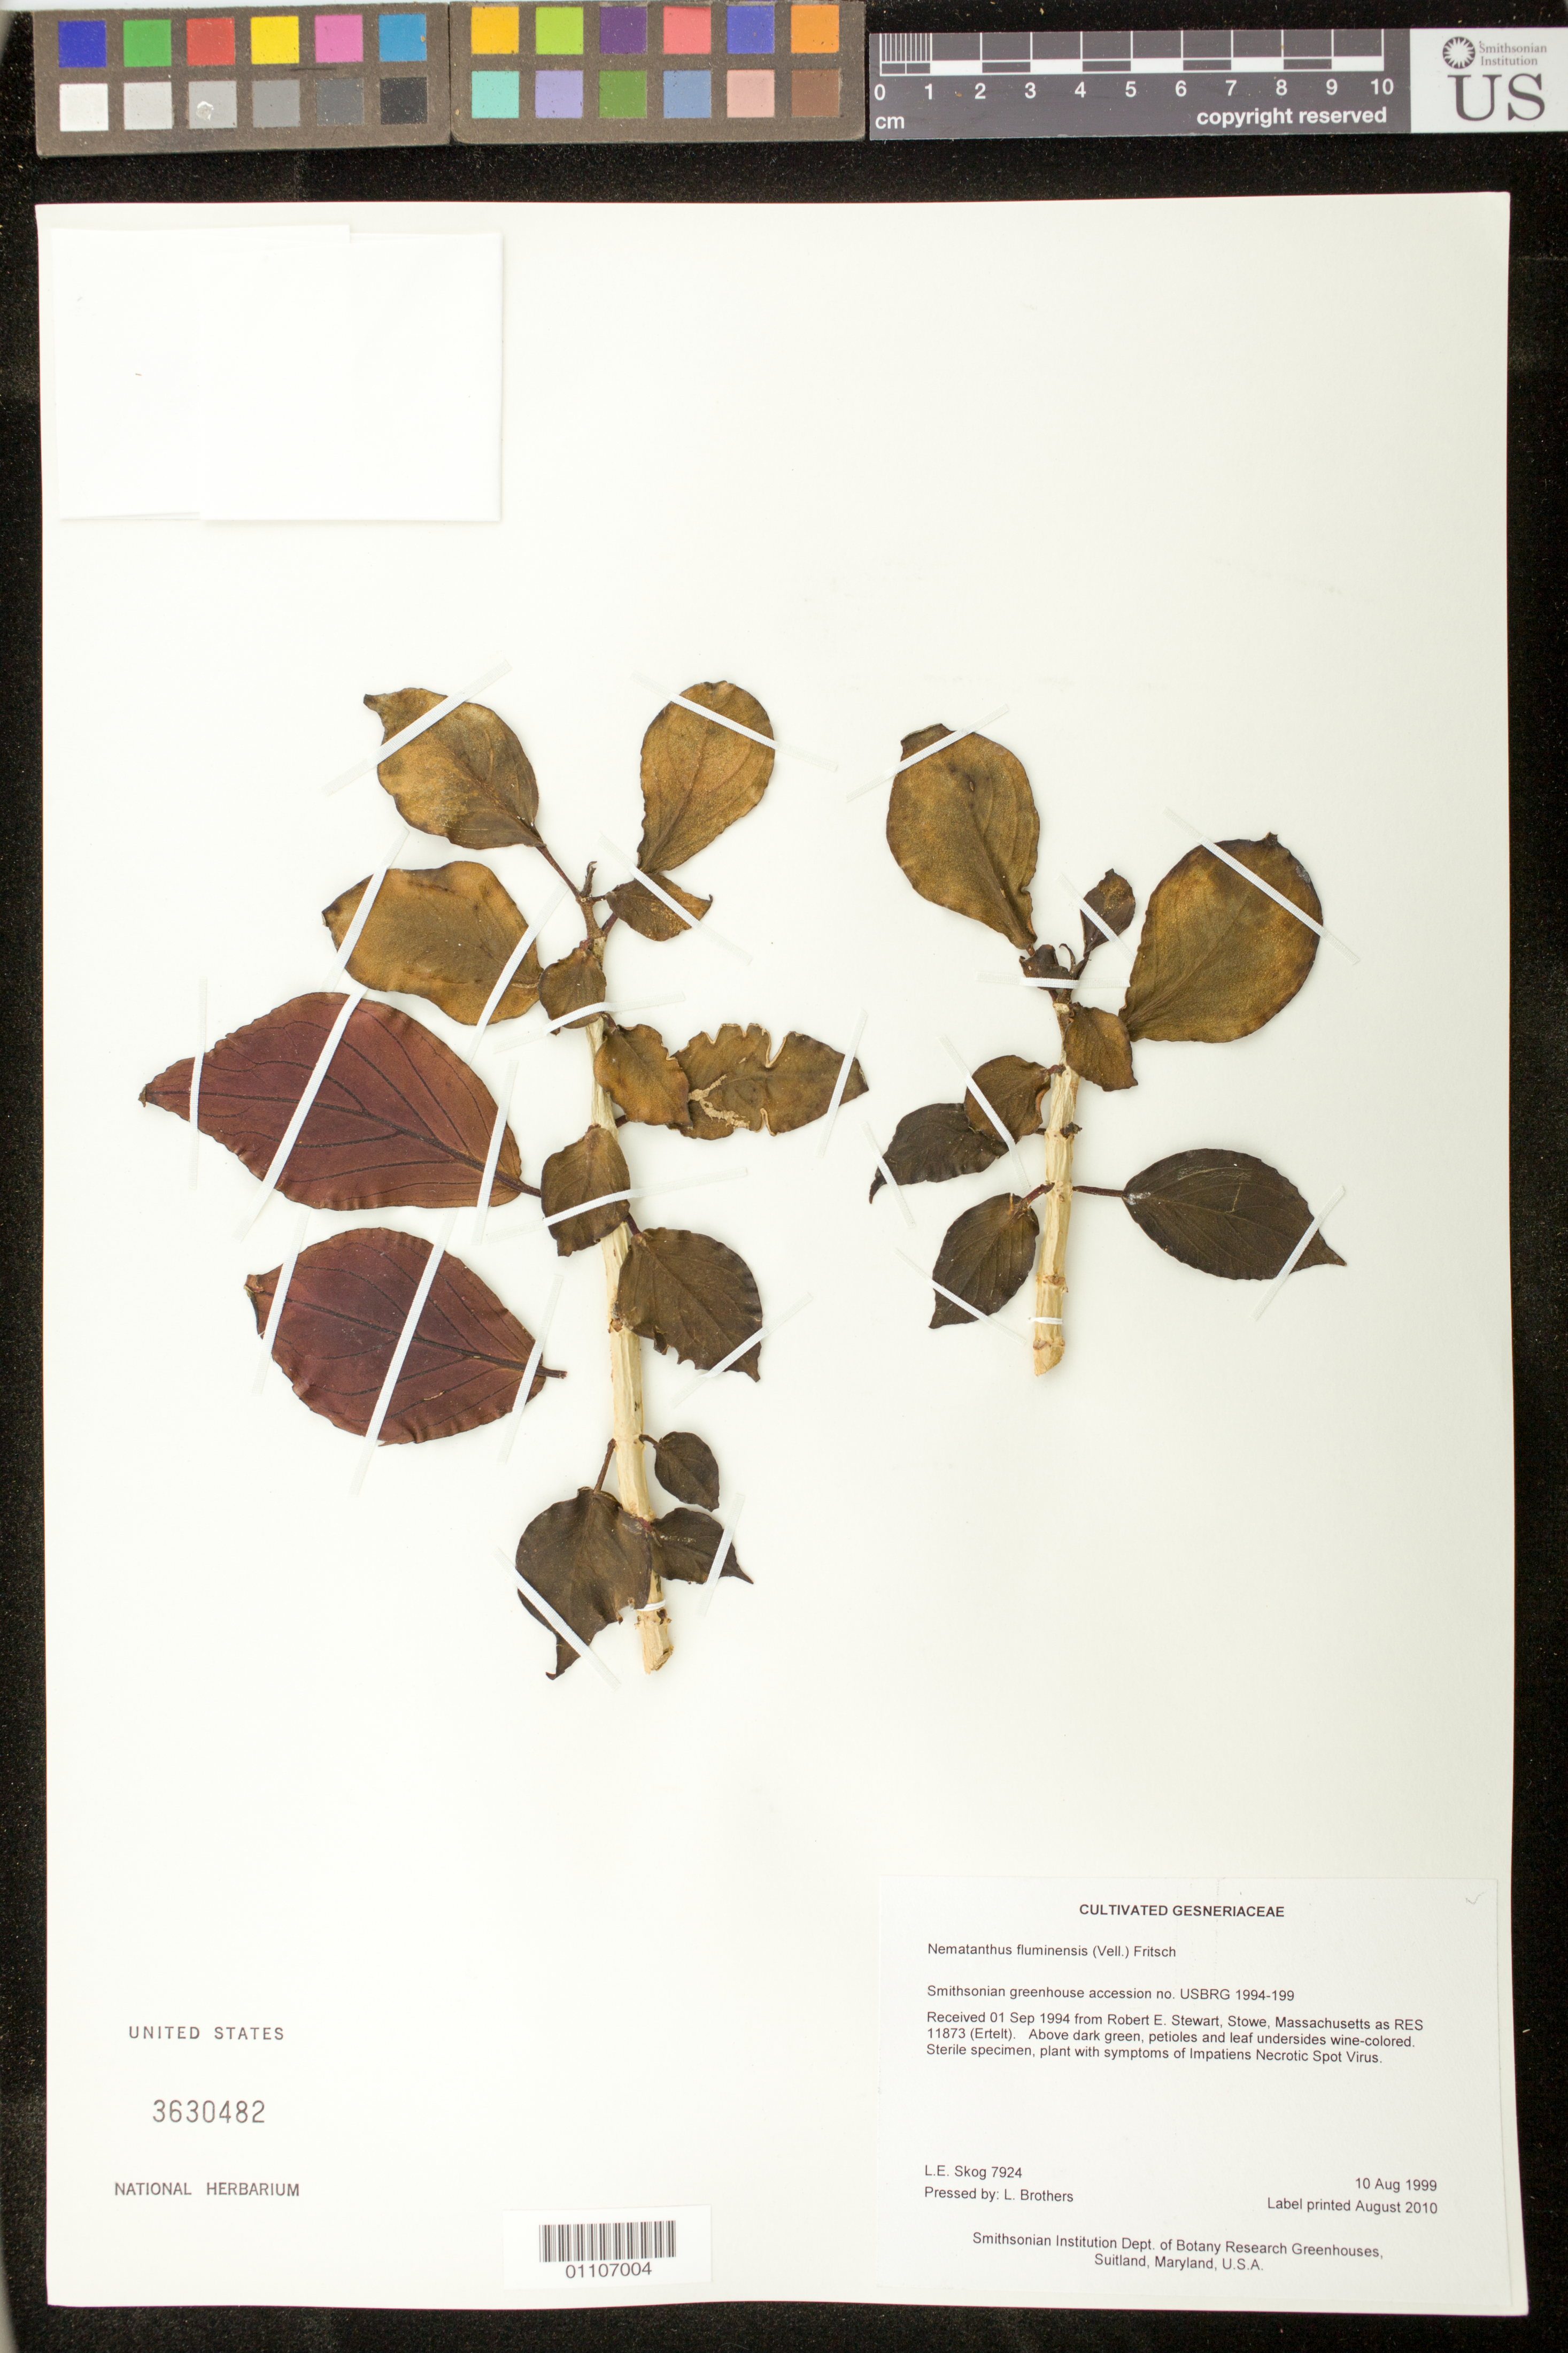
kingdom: Plantae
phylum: Tracheophyta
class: Magnoliopsida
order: Lamiales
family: Gesneriaceae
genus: Nematanthus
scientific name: Nematanthus fluminensis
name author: (Vell.) Fritsch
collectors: L. E. Skog & L. Brothers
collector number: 7924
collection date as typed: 10 Aug 1999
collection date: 1999-08-10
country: United States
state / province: Maryland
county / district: Prince George's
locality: Smithsonian Institution Dept. of Botany Research Greenhouses, Suitland, Maryland, U.S.A.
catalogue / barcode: US 3630482